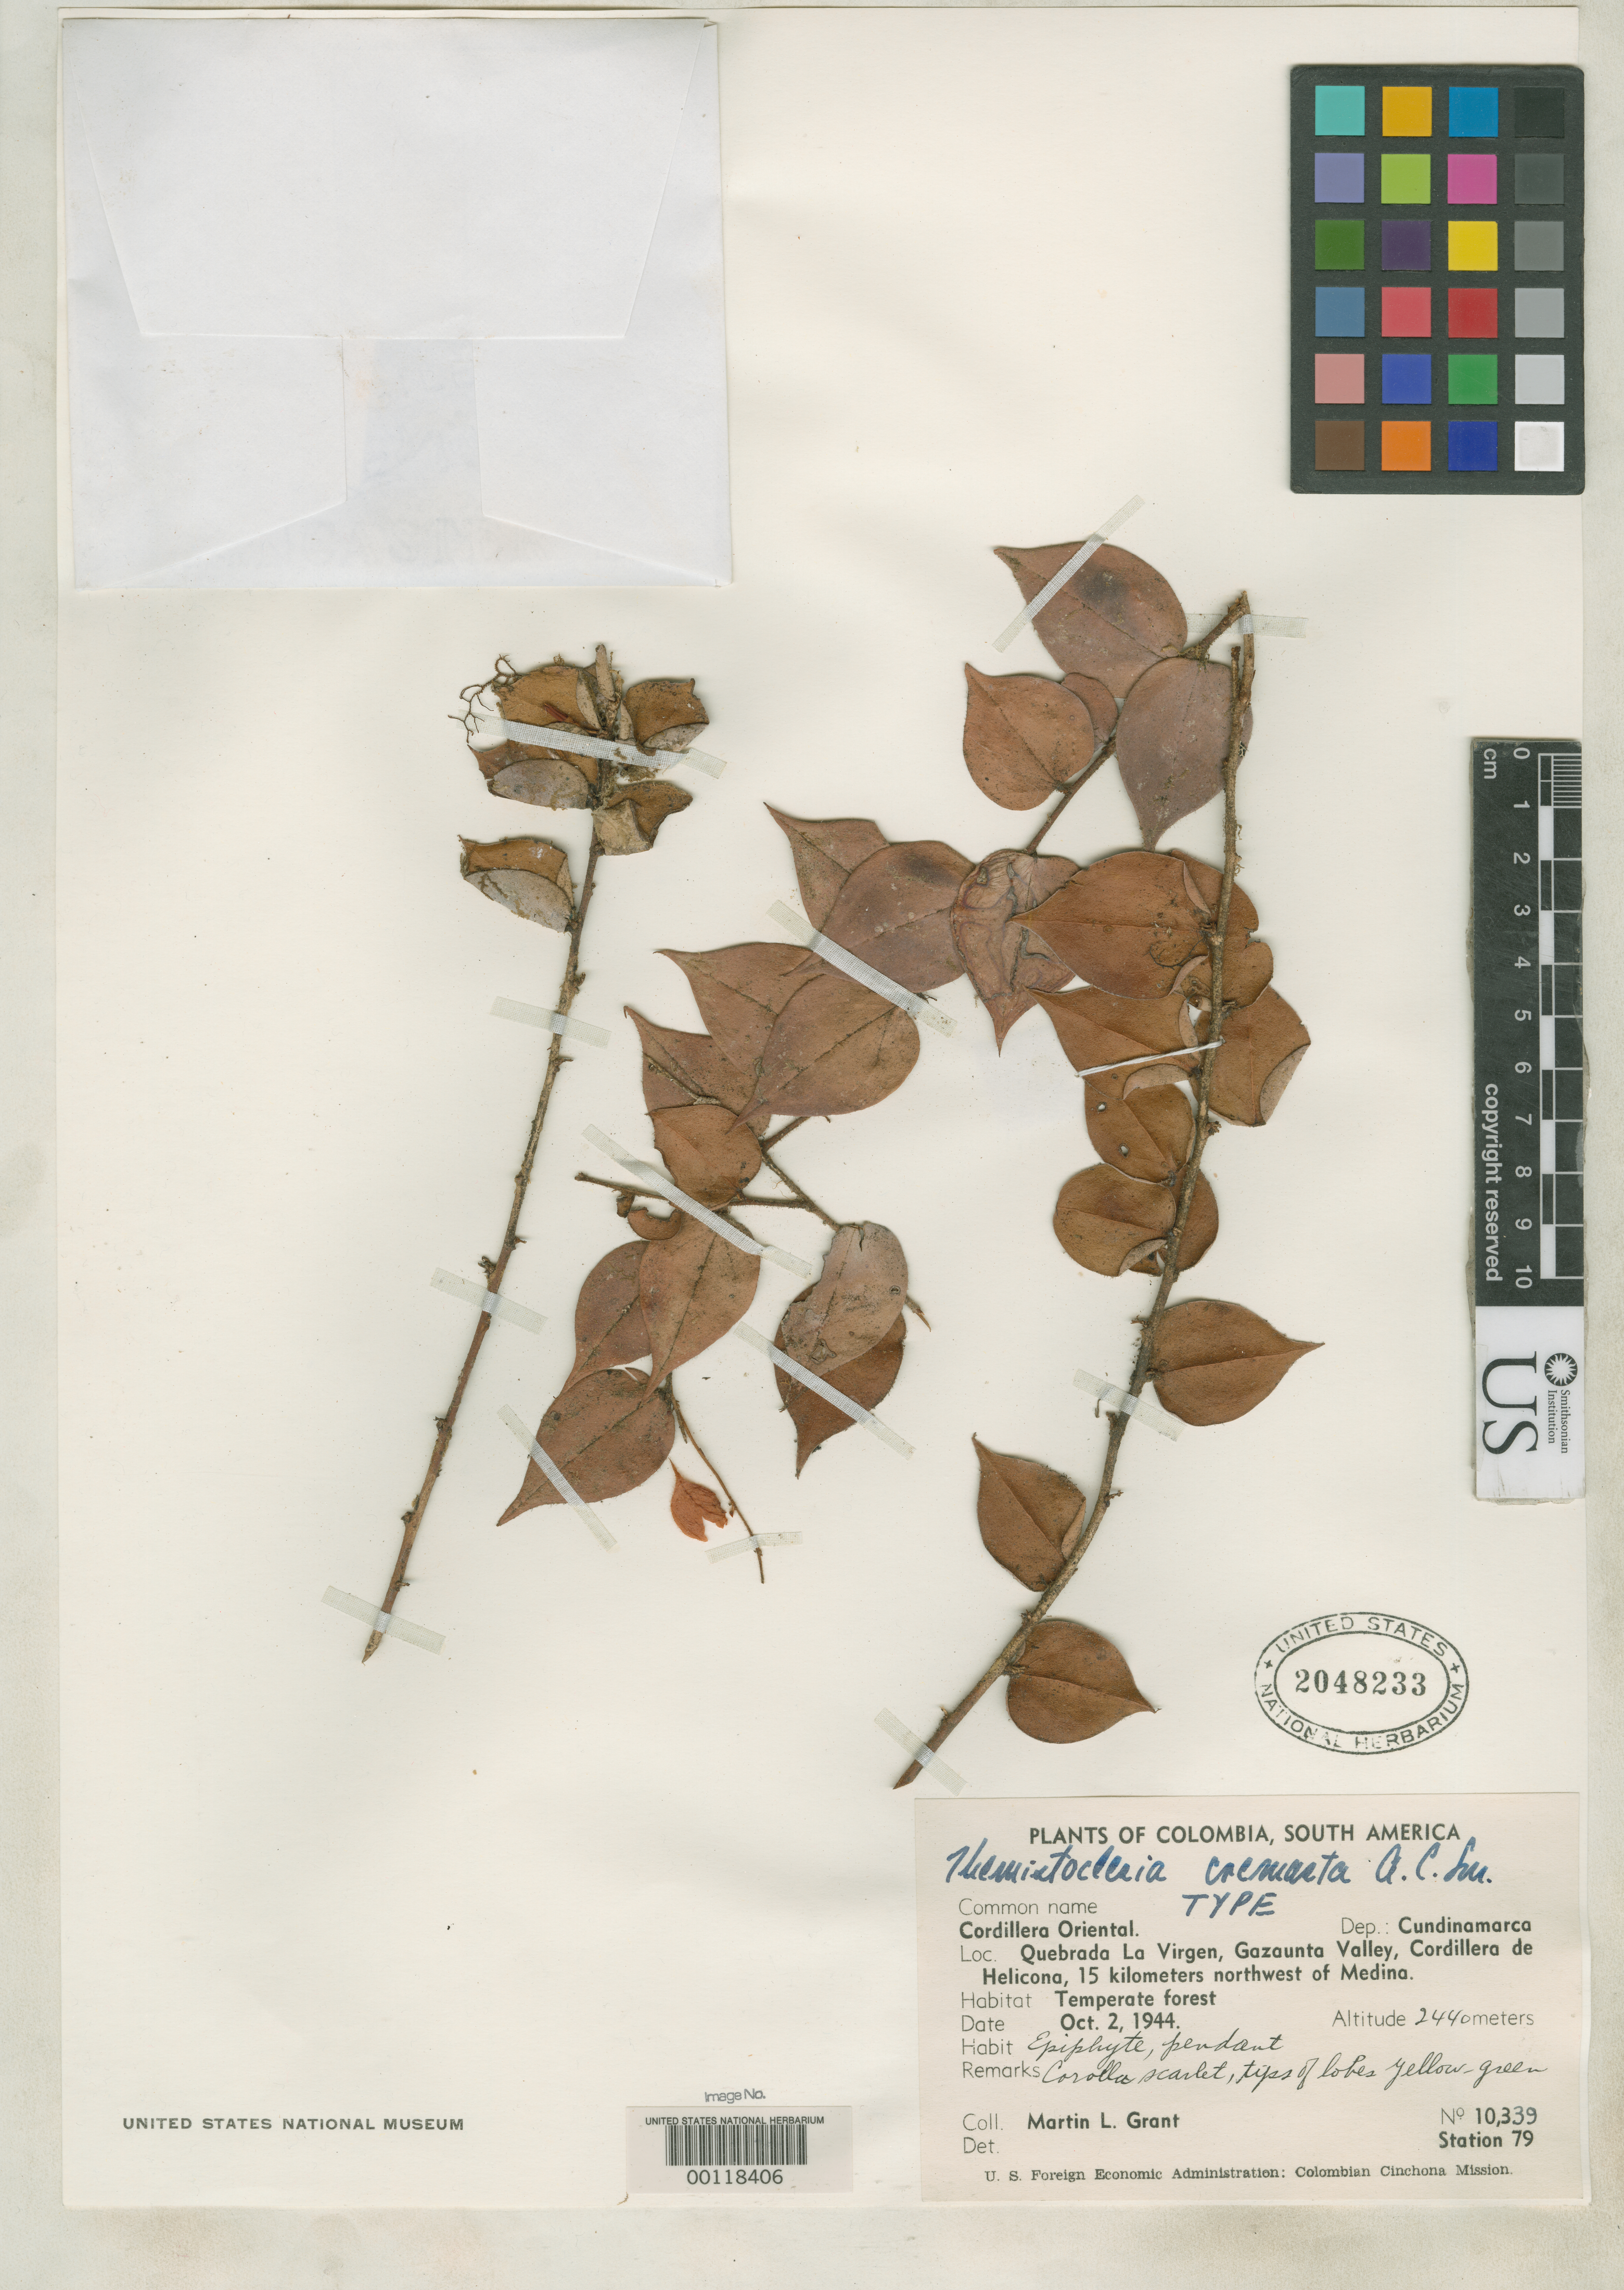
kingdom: Plantae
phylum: Tracheophyta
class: Magnoliopsida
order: Ericales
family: Ericaceae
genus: Themistoclesia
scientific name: Themistoclesia cremasta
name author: A.C. Sm.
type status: Holotype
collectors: M. L. Grant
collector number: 10339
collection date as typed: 02 Oct 1944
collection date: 1944-10-02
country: Colombia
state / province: Cundinamarca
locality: Virgen, Garzaunta Valley, 15 km NW of Medina.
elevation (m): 2440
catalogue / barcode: US 2048233